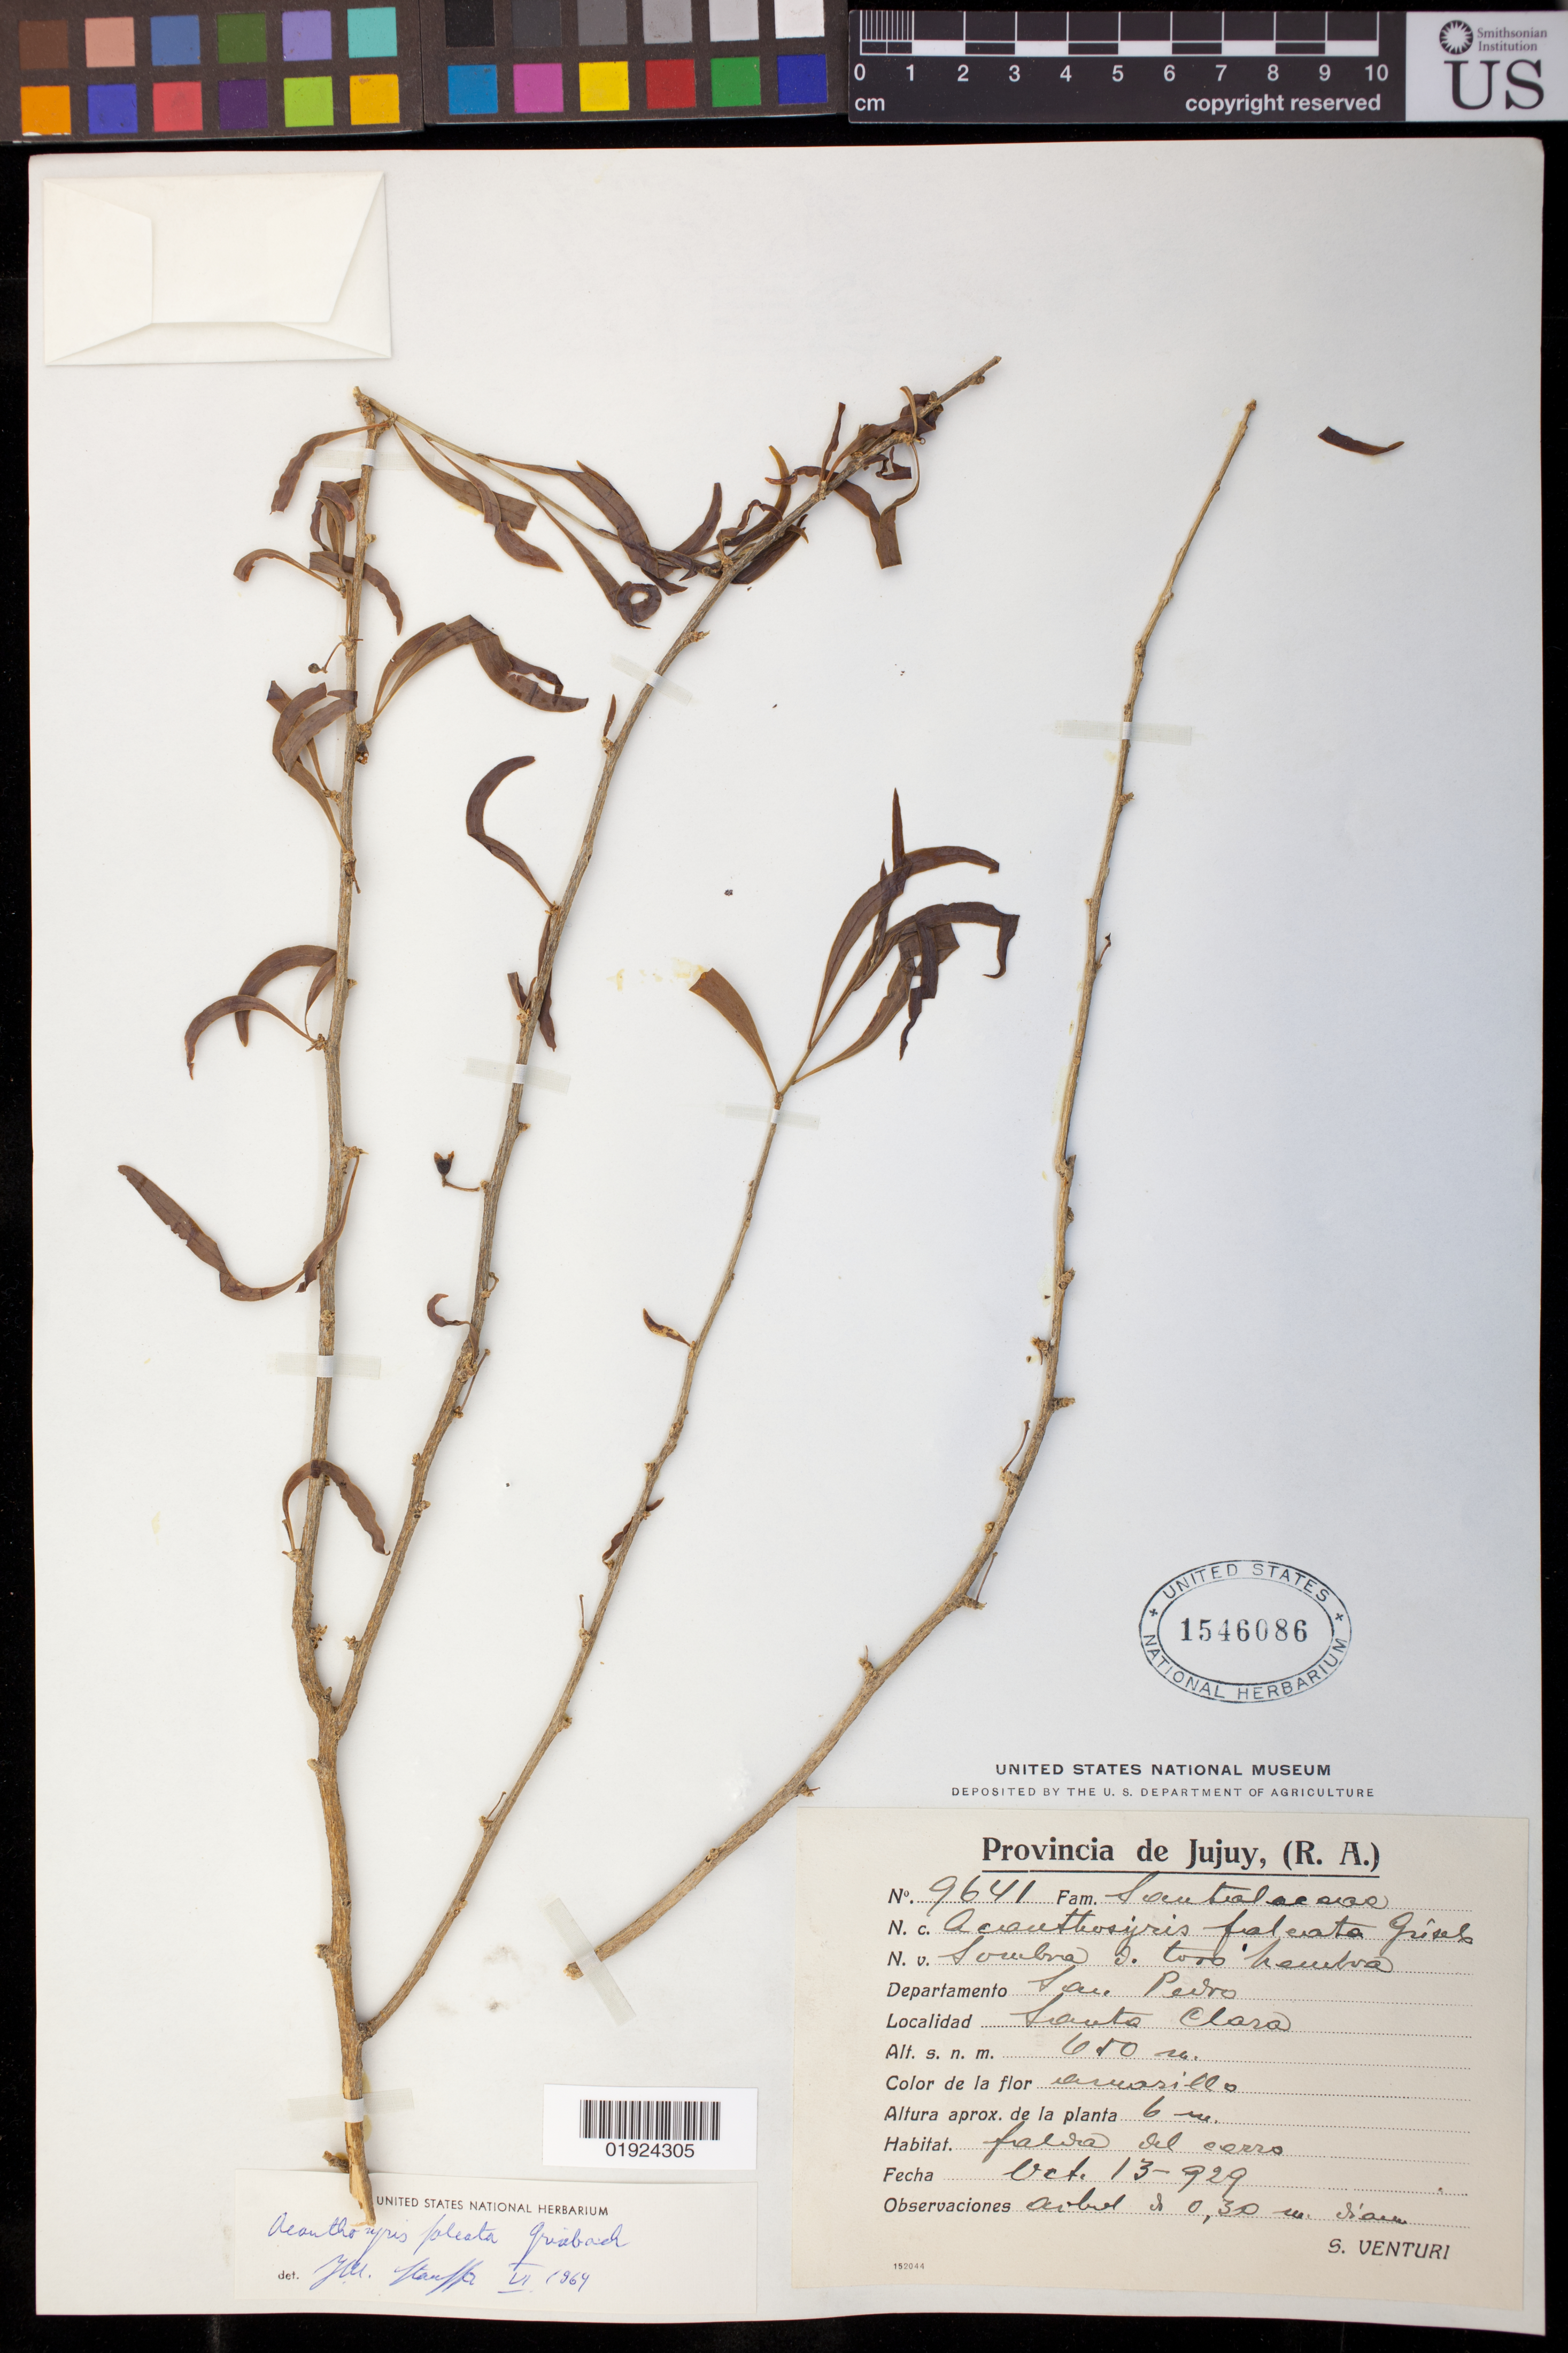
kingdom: Plantae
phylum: Tracheophyta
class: Magnoliopsida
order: Santalales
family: Cervantesiaceae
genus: Acanthosyris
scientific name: Acanthosyris falcata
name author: Griseb.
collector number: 9641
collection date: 1929-10-13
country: Argentina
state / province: Jujuy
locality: Departmento San Pedro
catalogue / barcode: US 1546086